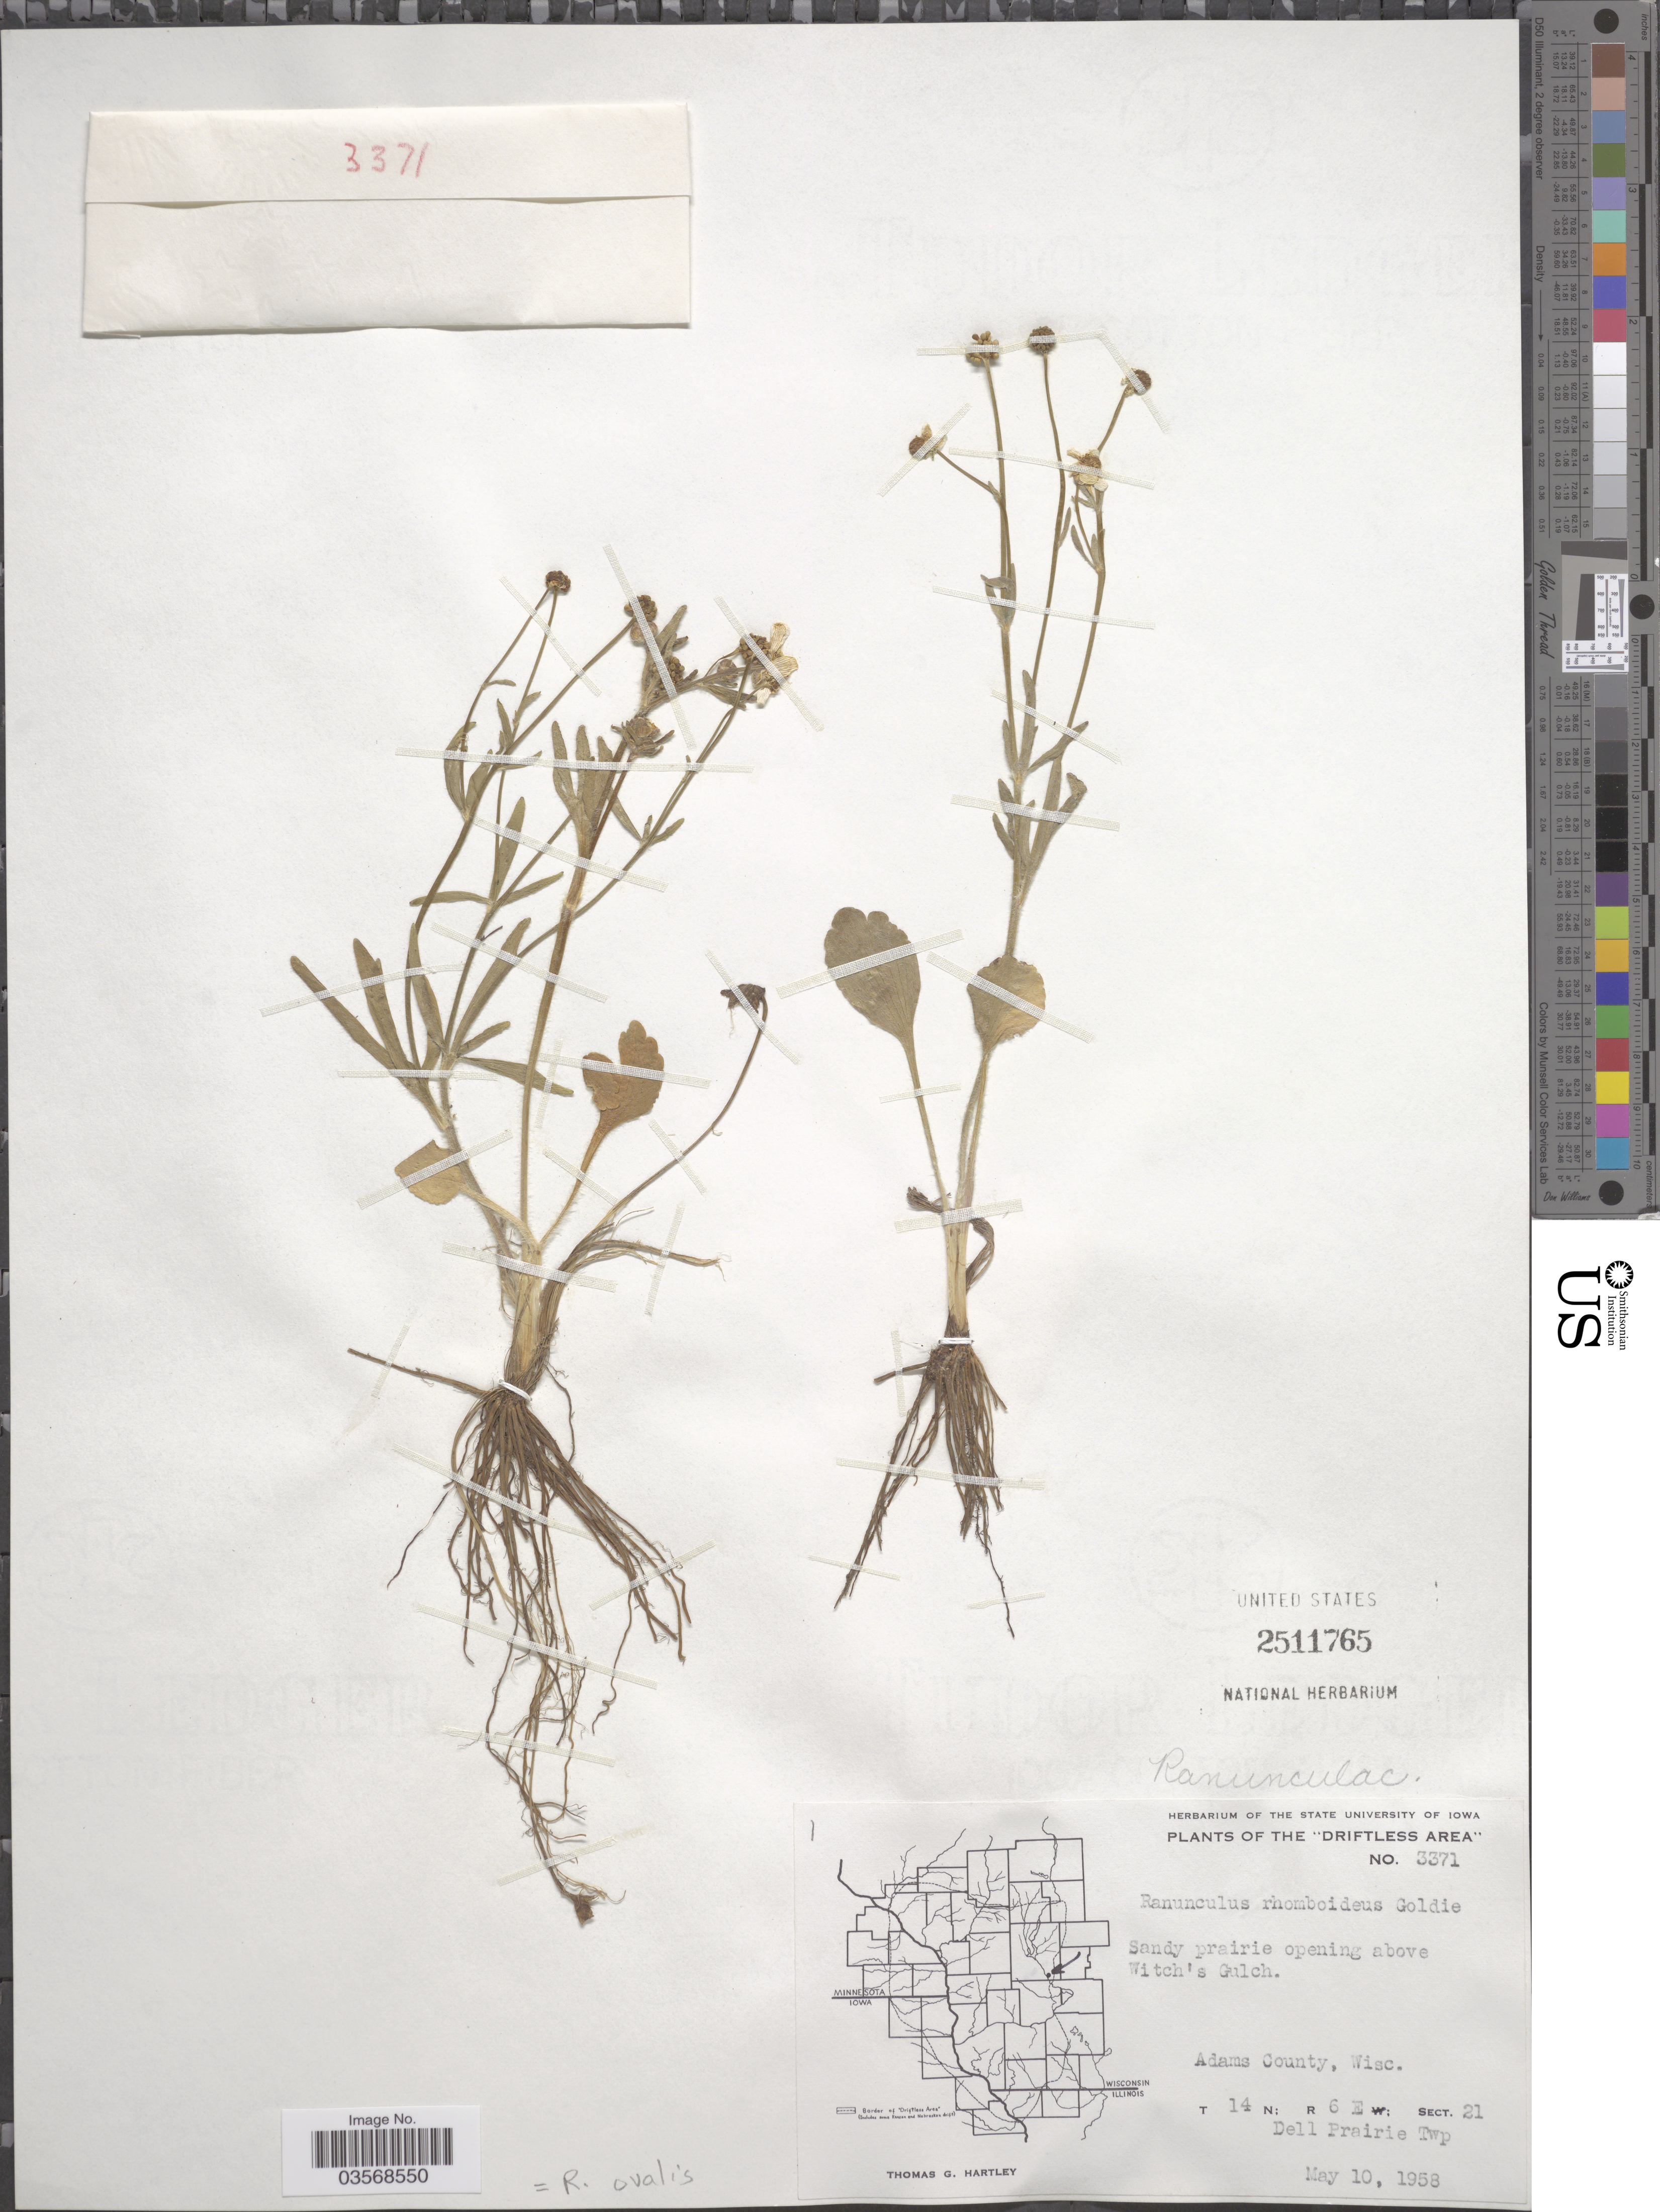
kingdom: Plantae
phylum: Tracheophyta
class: Magnoliopsida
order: Ranunculales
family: Ranunculaceae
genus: Ranunculus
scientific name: Ranunculus ovalis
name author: Raf.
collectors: T. G. Hartley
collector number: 3371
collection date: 1958-05-10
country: United States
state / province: Wisconsin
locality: The 'Driftless Area'. Sandy prairie opening above Witch's Gulch. Adams County. T 14 N; R 6 E: Sect. 21. Dell Prairie Twp.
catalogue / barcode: US 2511765